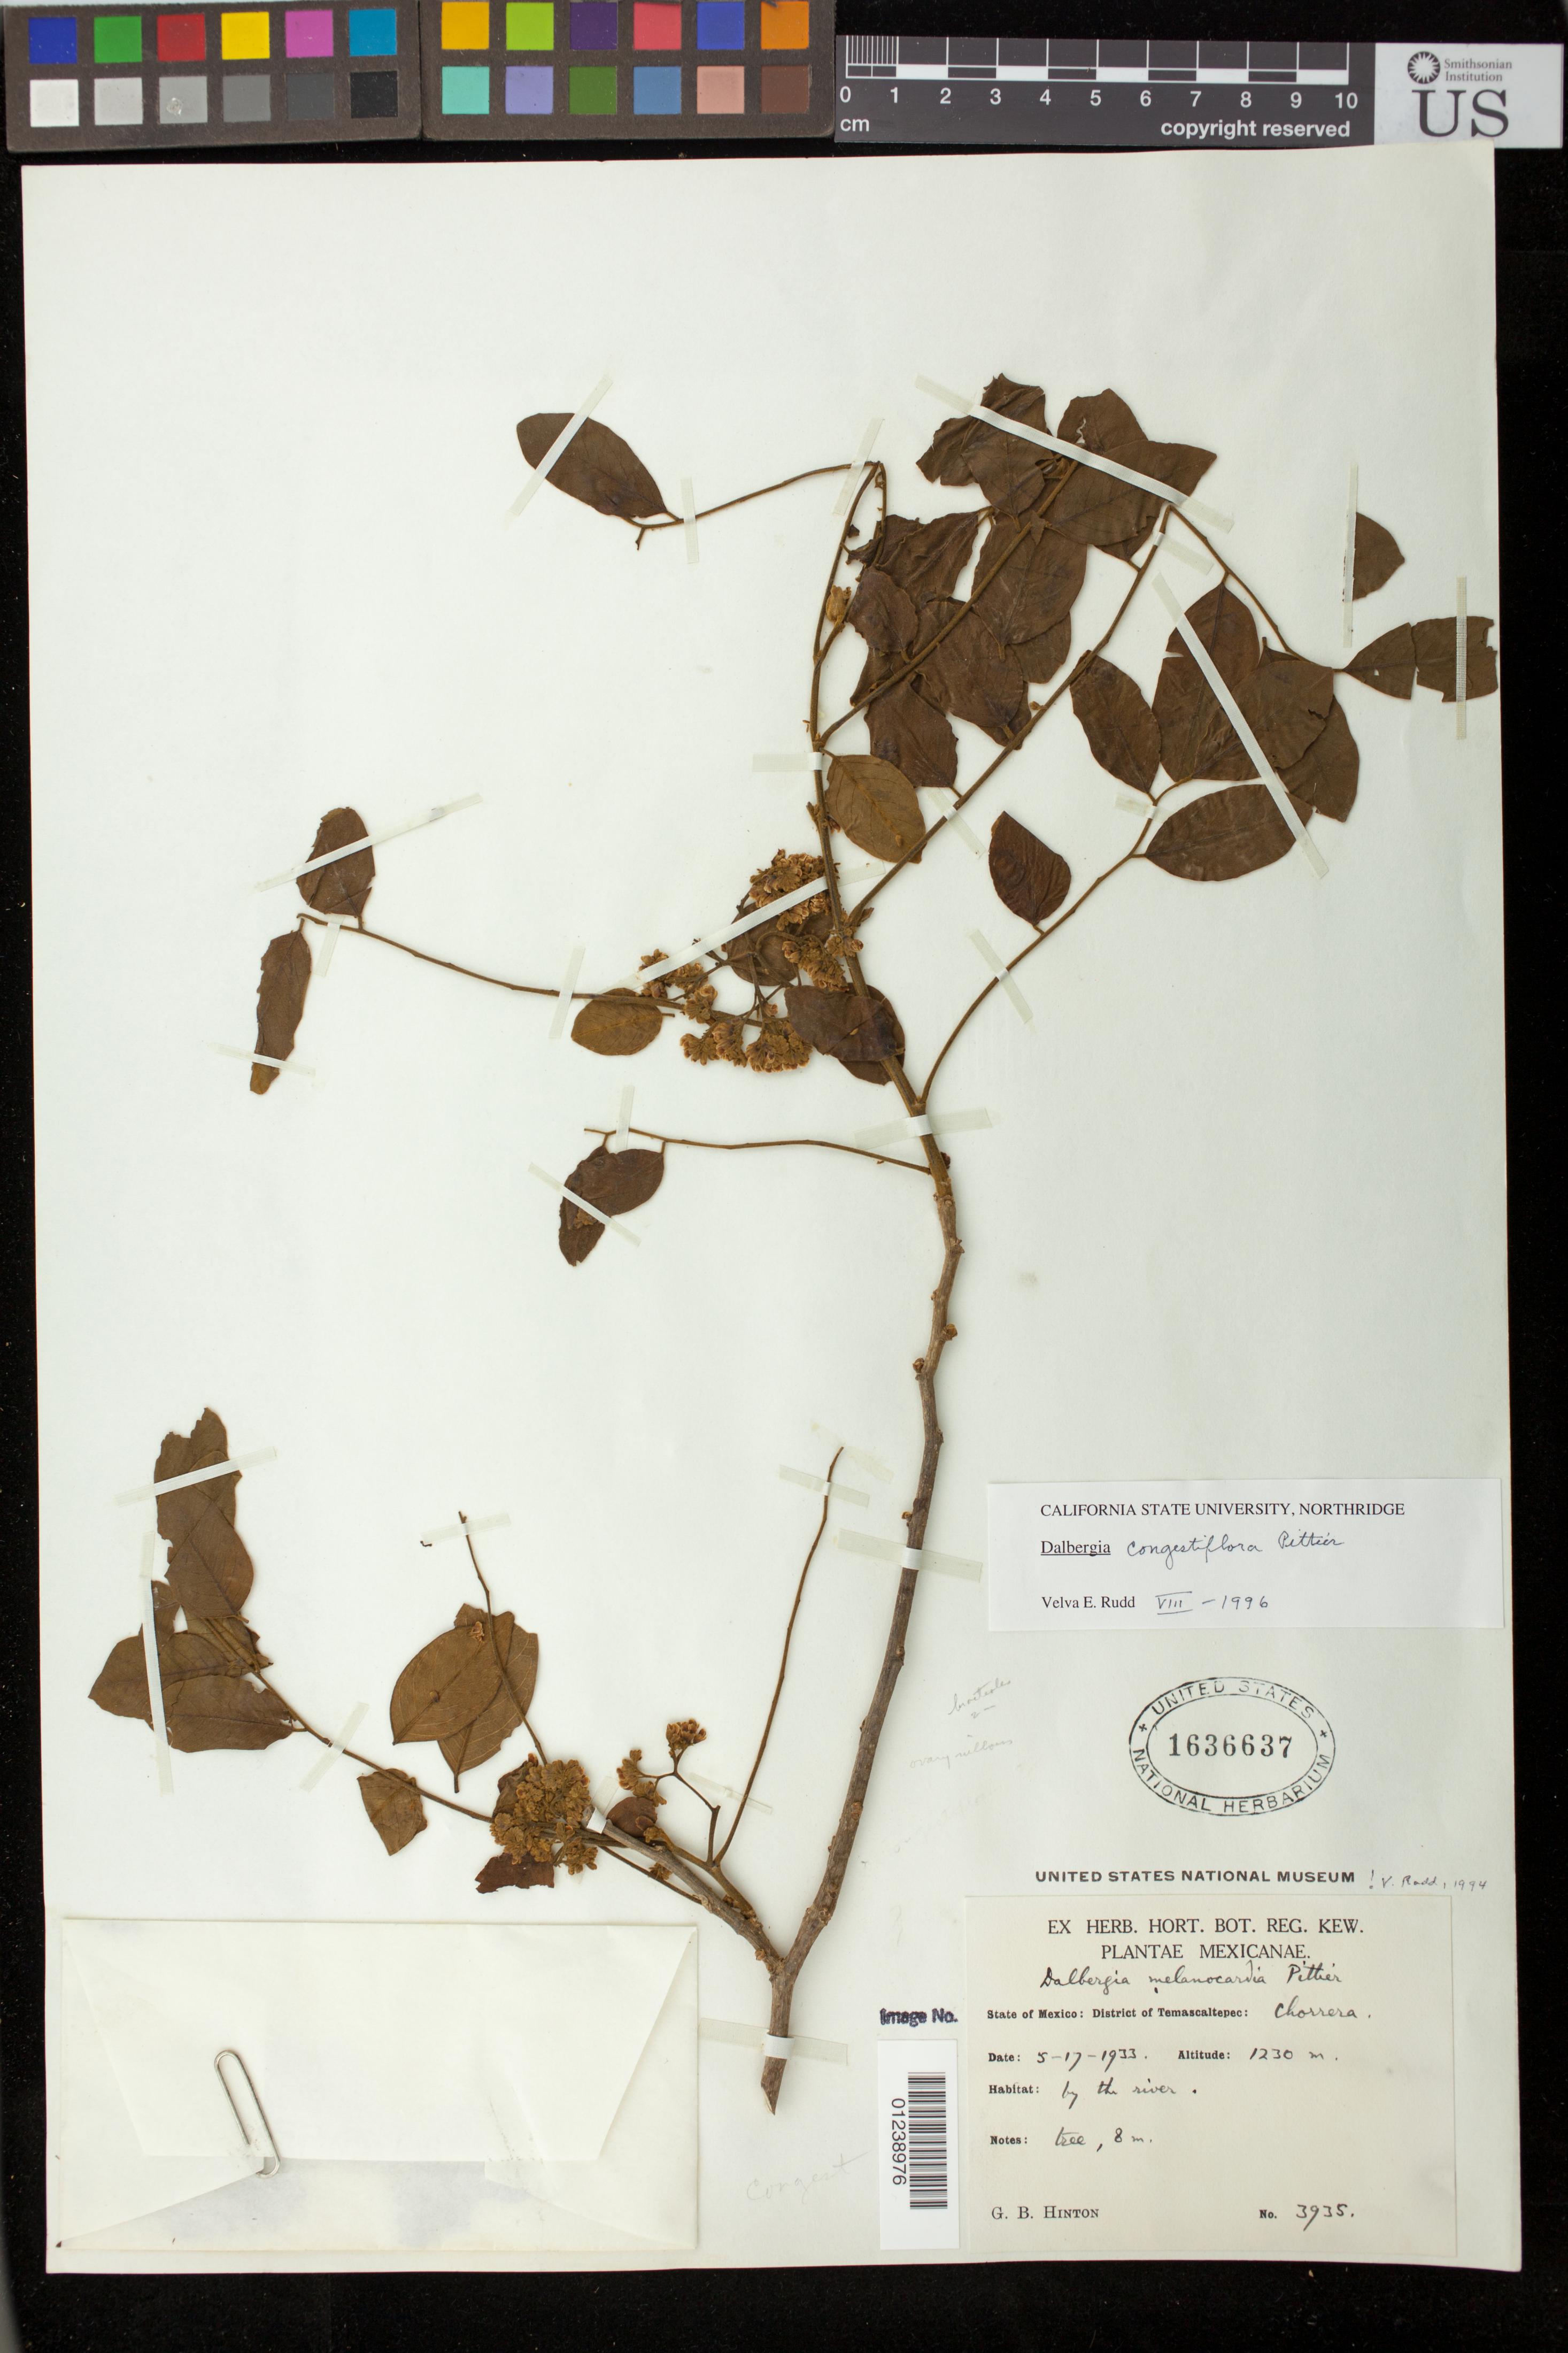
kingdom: Plantae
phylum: Tracheophyta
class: Magnoliopsida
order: Fabales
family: Fabaceae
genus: Dalbergia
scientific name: Dalbergia congestiflora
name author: Pittier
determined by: Rudd, V. E.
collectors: G. B. Hinton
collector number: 3935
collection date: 1933-05-17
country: Mexico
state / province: México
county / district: Temascaltepec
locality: Chorrera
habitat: by river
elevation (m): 1230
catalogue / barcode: US 1636637